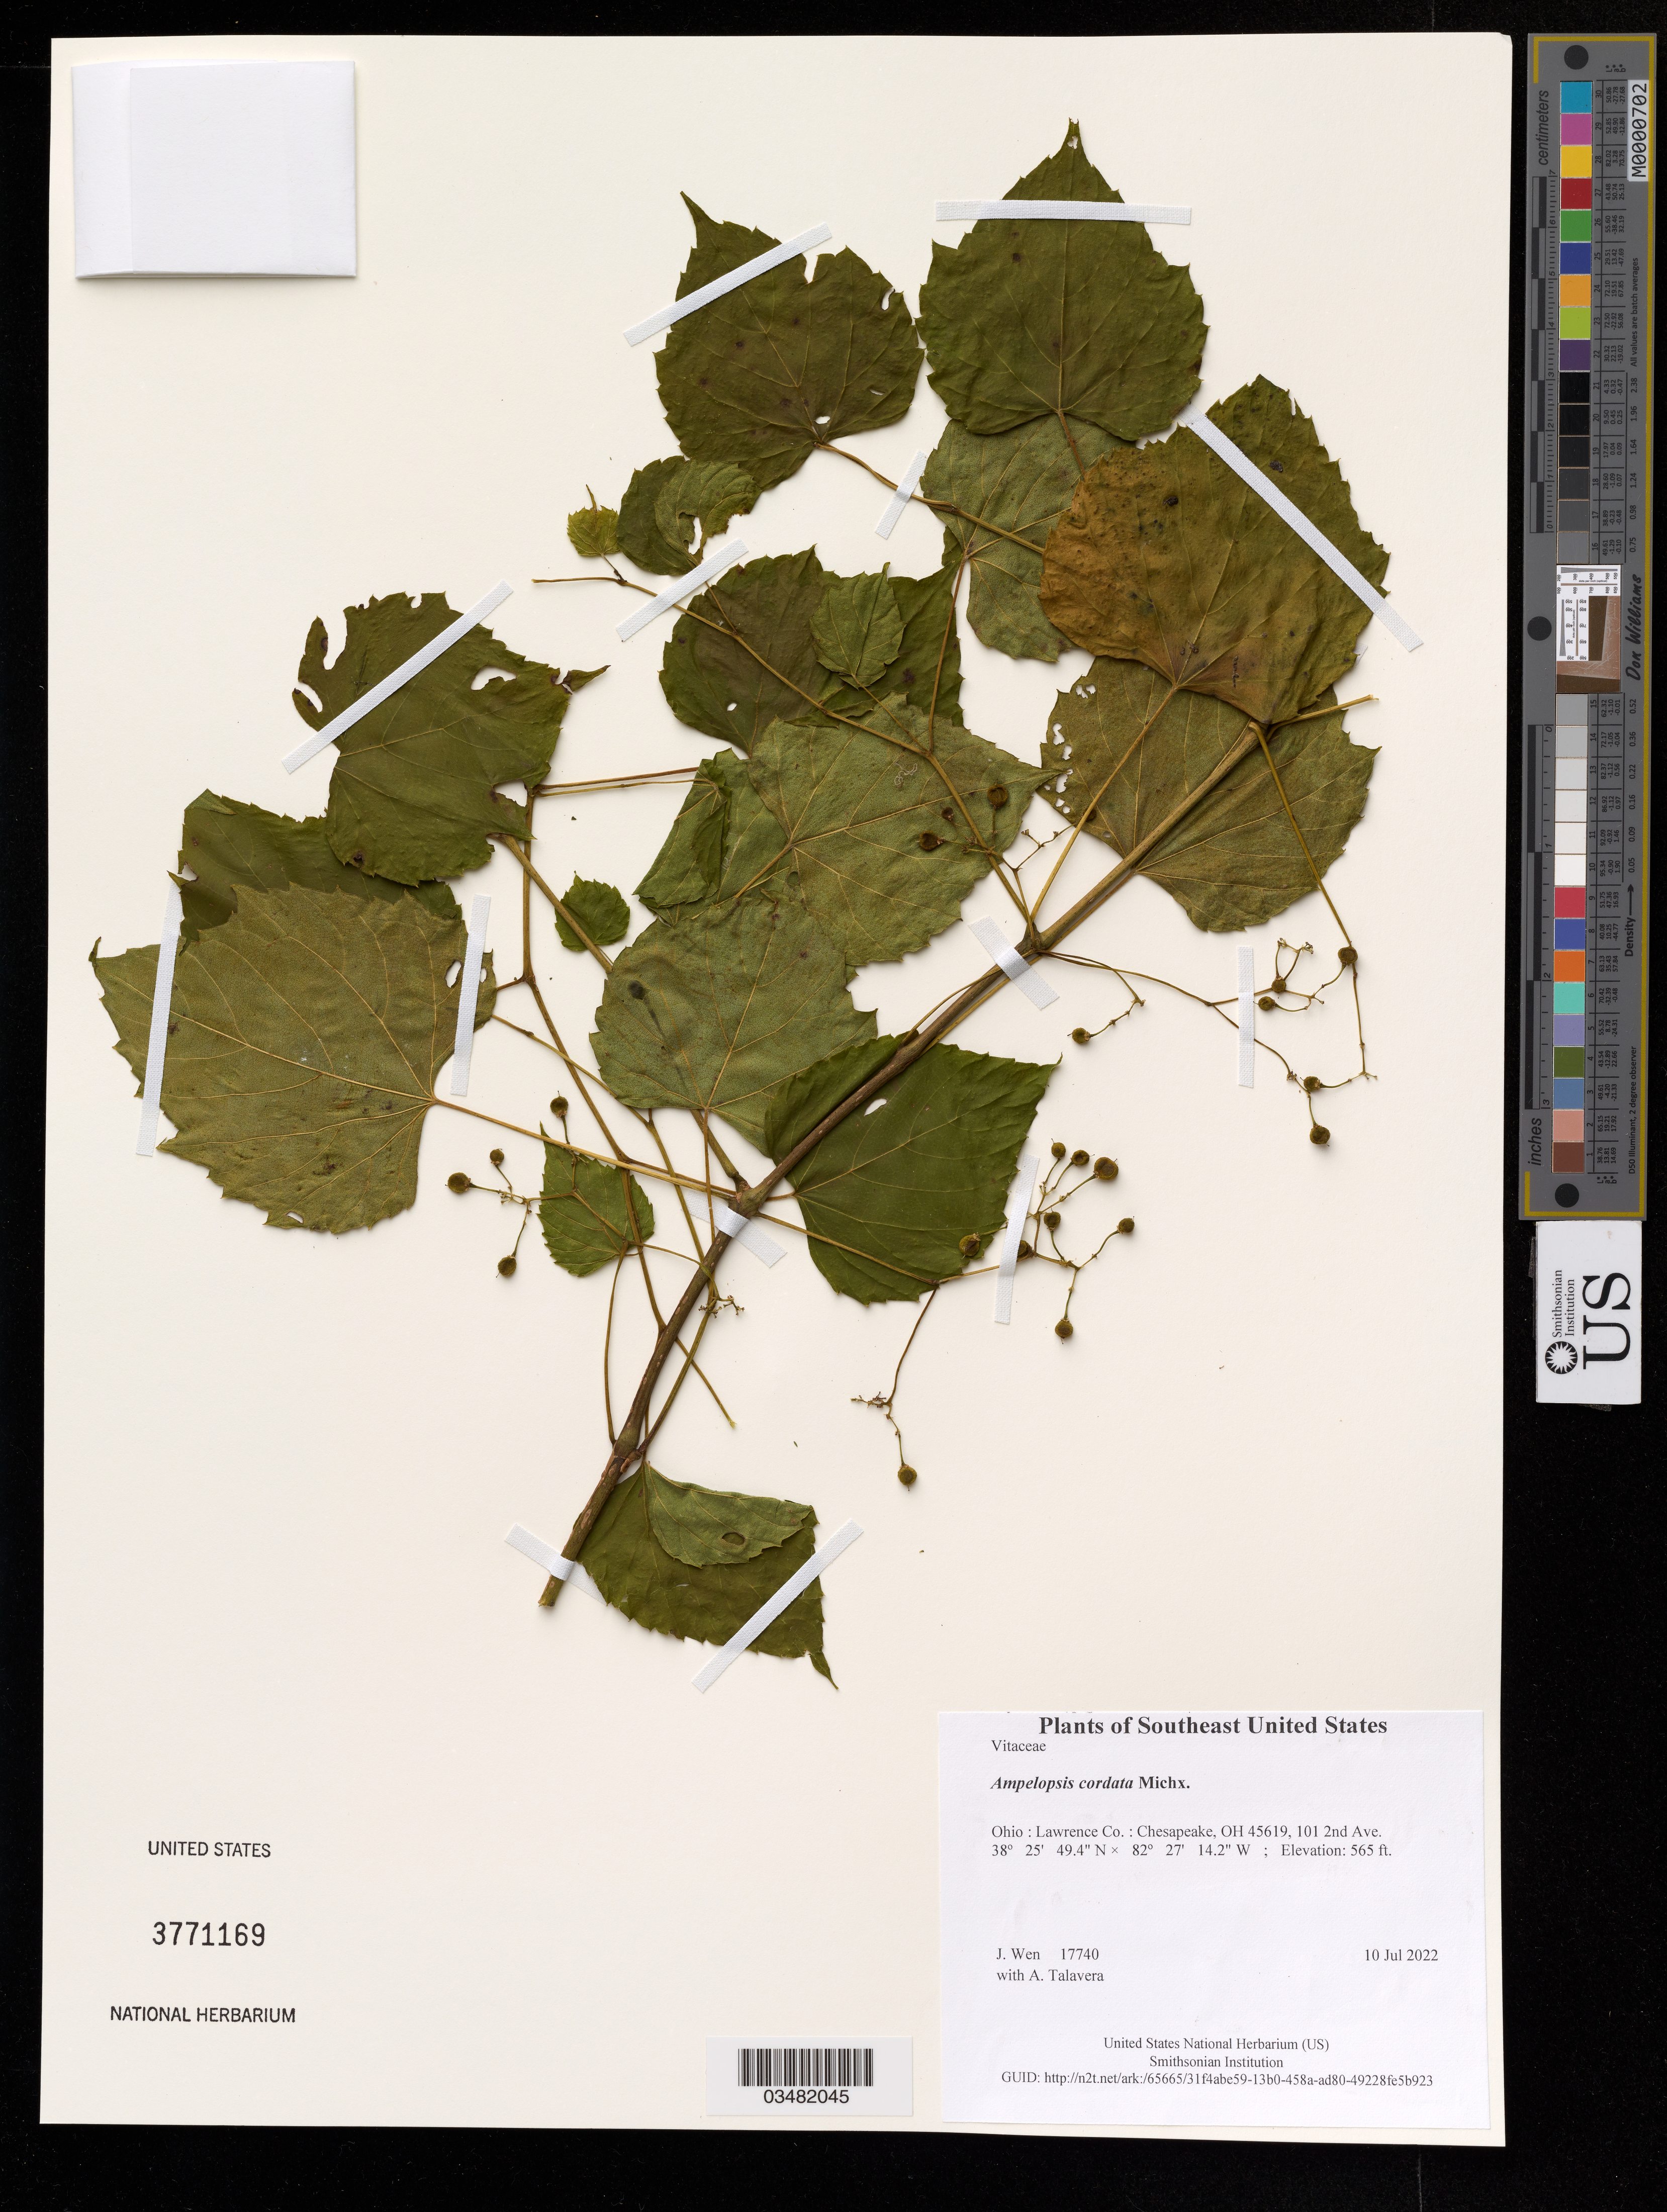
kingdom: Plantae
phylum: Tracheophyta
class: Magnoliopsida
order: Vitales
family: Vitaceae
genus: Ampelopsis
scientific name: Ampelopsis cordata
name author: Michx.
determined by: Wen, Jun, (BOT), Smithsonian Institution - National Museum of Natural History (UNITED STATES)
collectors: J. Wen & A. Talavera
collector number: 17740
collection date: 2022-07-10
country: United States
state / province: Ohio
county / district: Lawrence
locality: Chesapeake, OH 45619, 101 2nd Ave.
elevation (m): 172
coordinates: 38 25.823 N, 82 27.236 W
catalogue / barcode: US 3771169